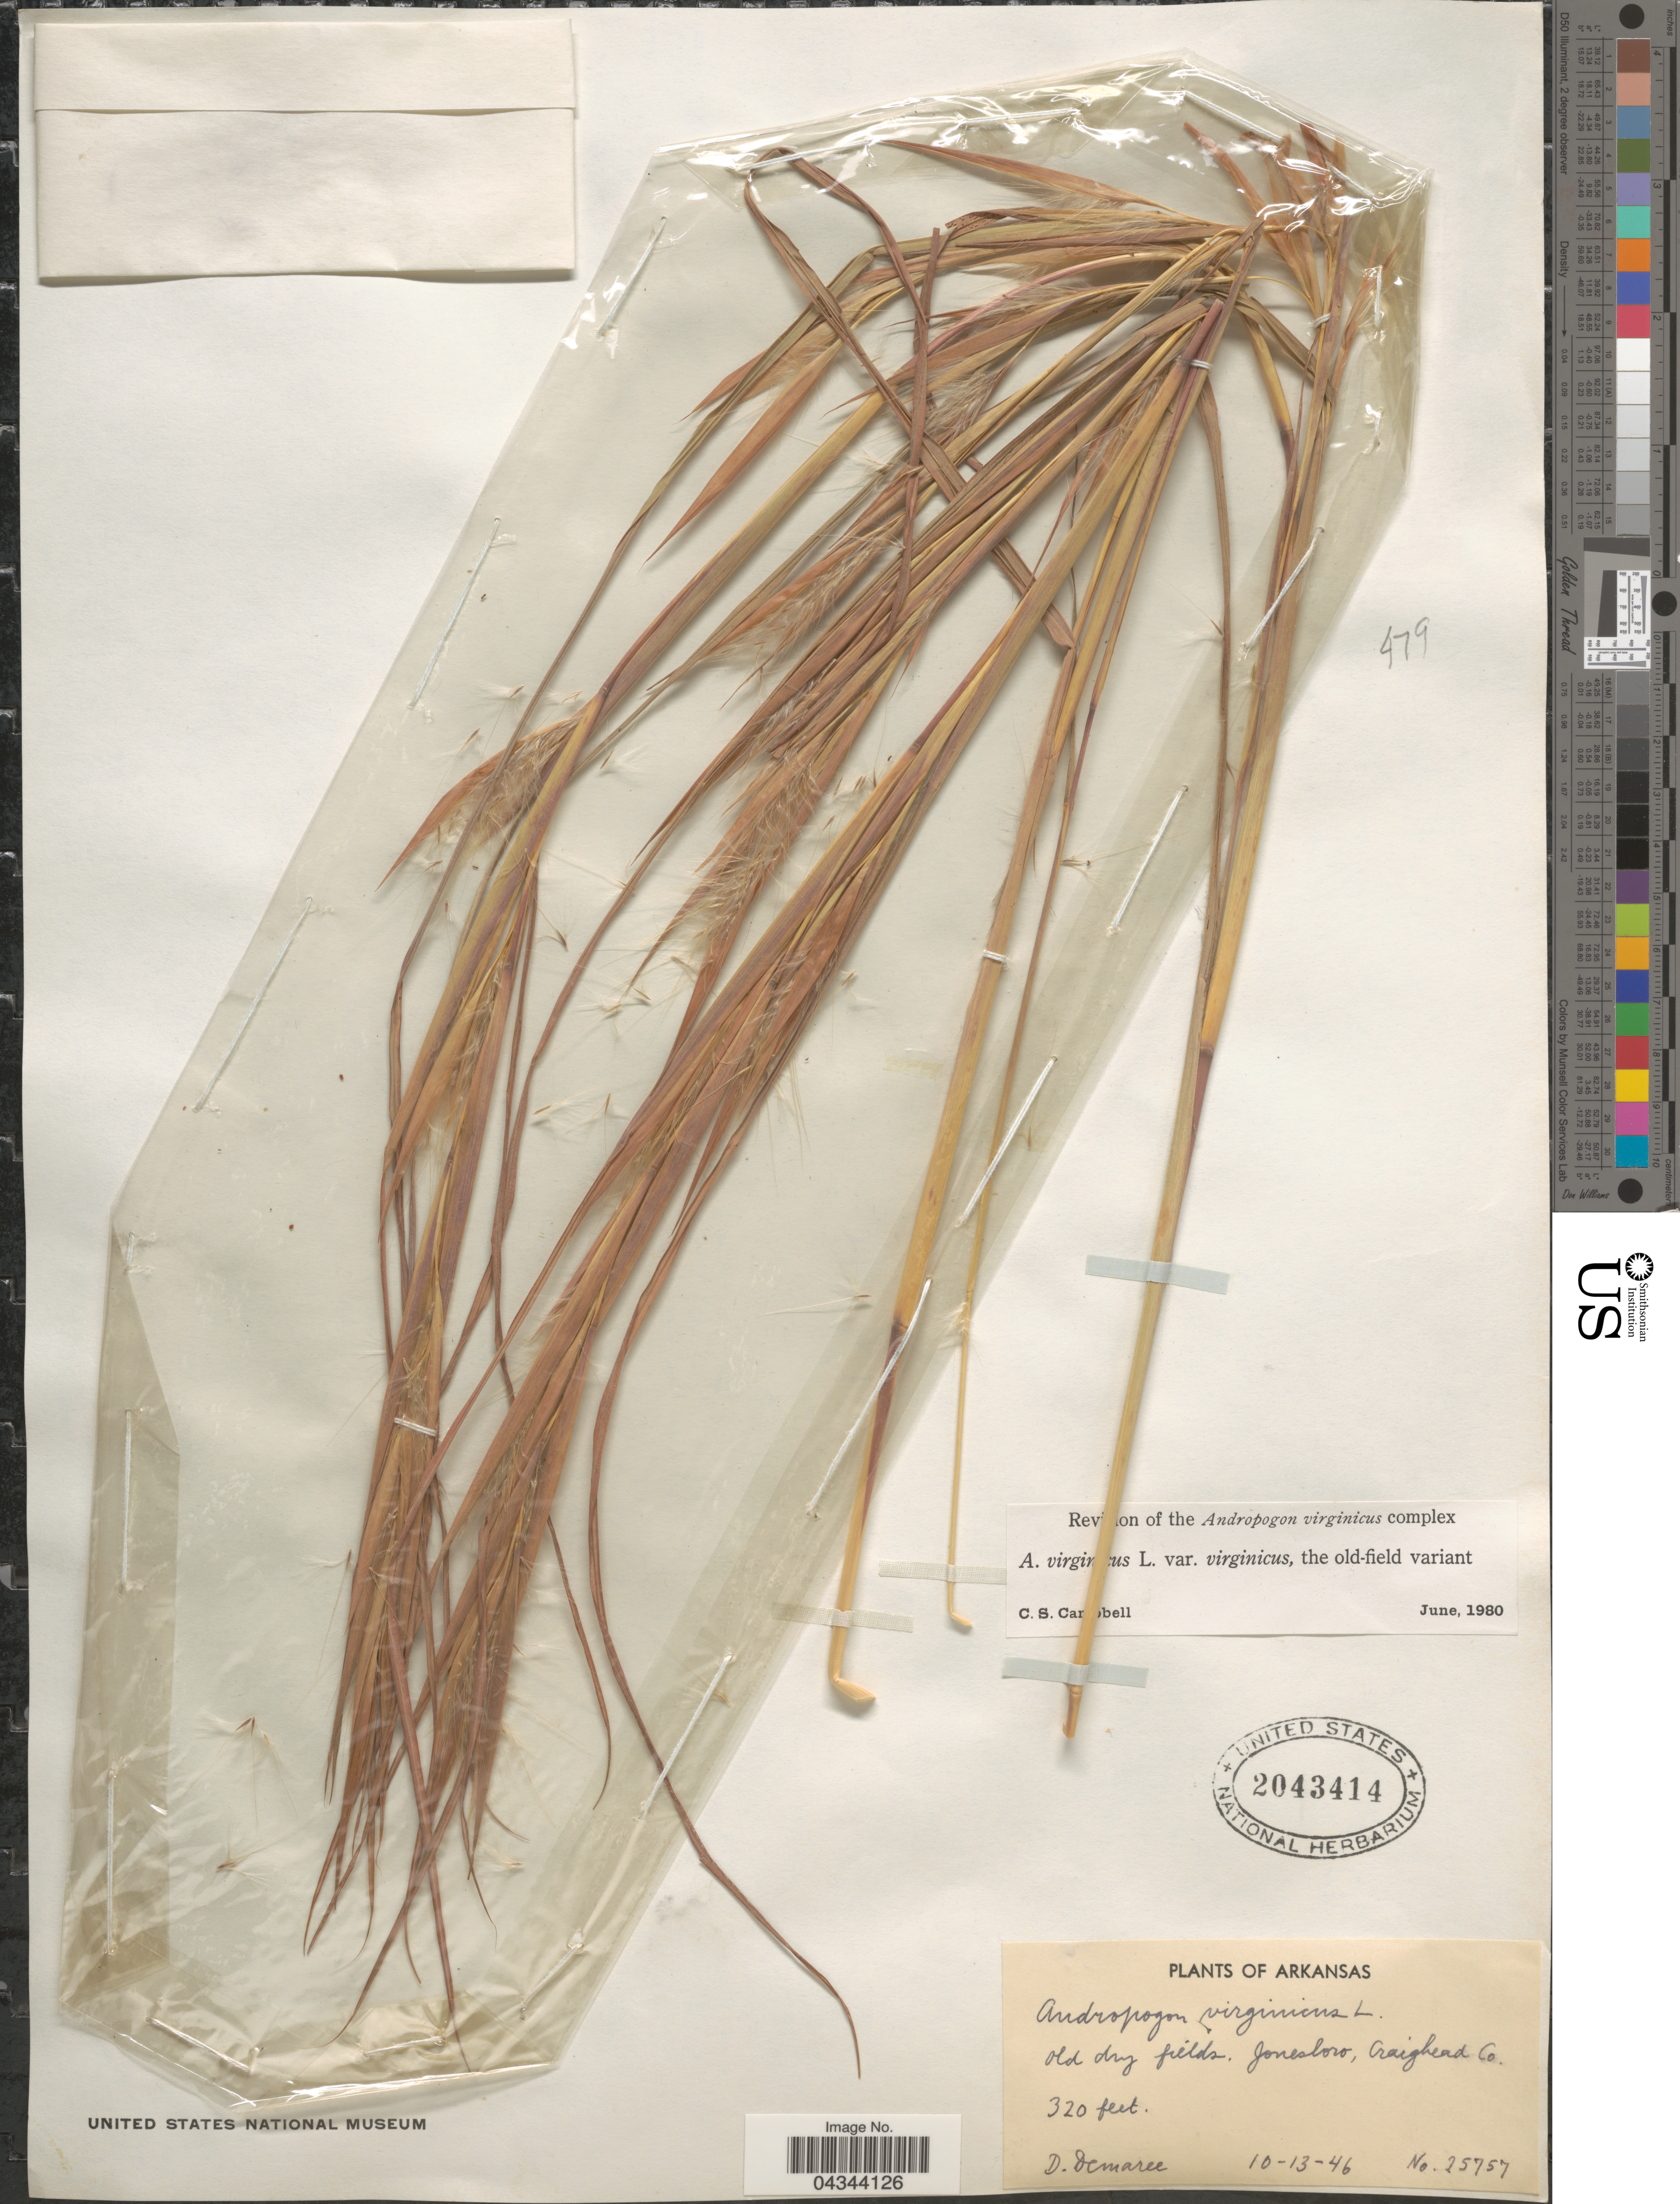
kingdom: Plantae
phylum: Tracheophyta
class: Liliopsida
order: Poales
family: Poaceae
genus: Andropogon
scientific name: Andropogon virginicus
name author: L.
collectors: D. Demaree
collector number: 25757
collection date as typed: Transcribed d/m/y: 13/10/46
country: United States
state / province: Arkansas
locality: Jonesboro, Craighead Co.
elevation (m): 98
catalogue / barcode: US 2043414